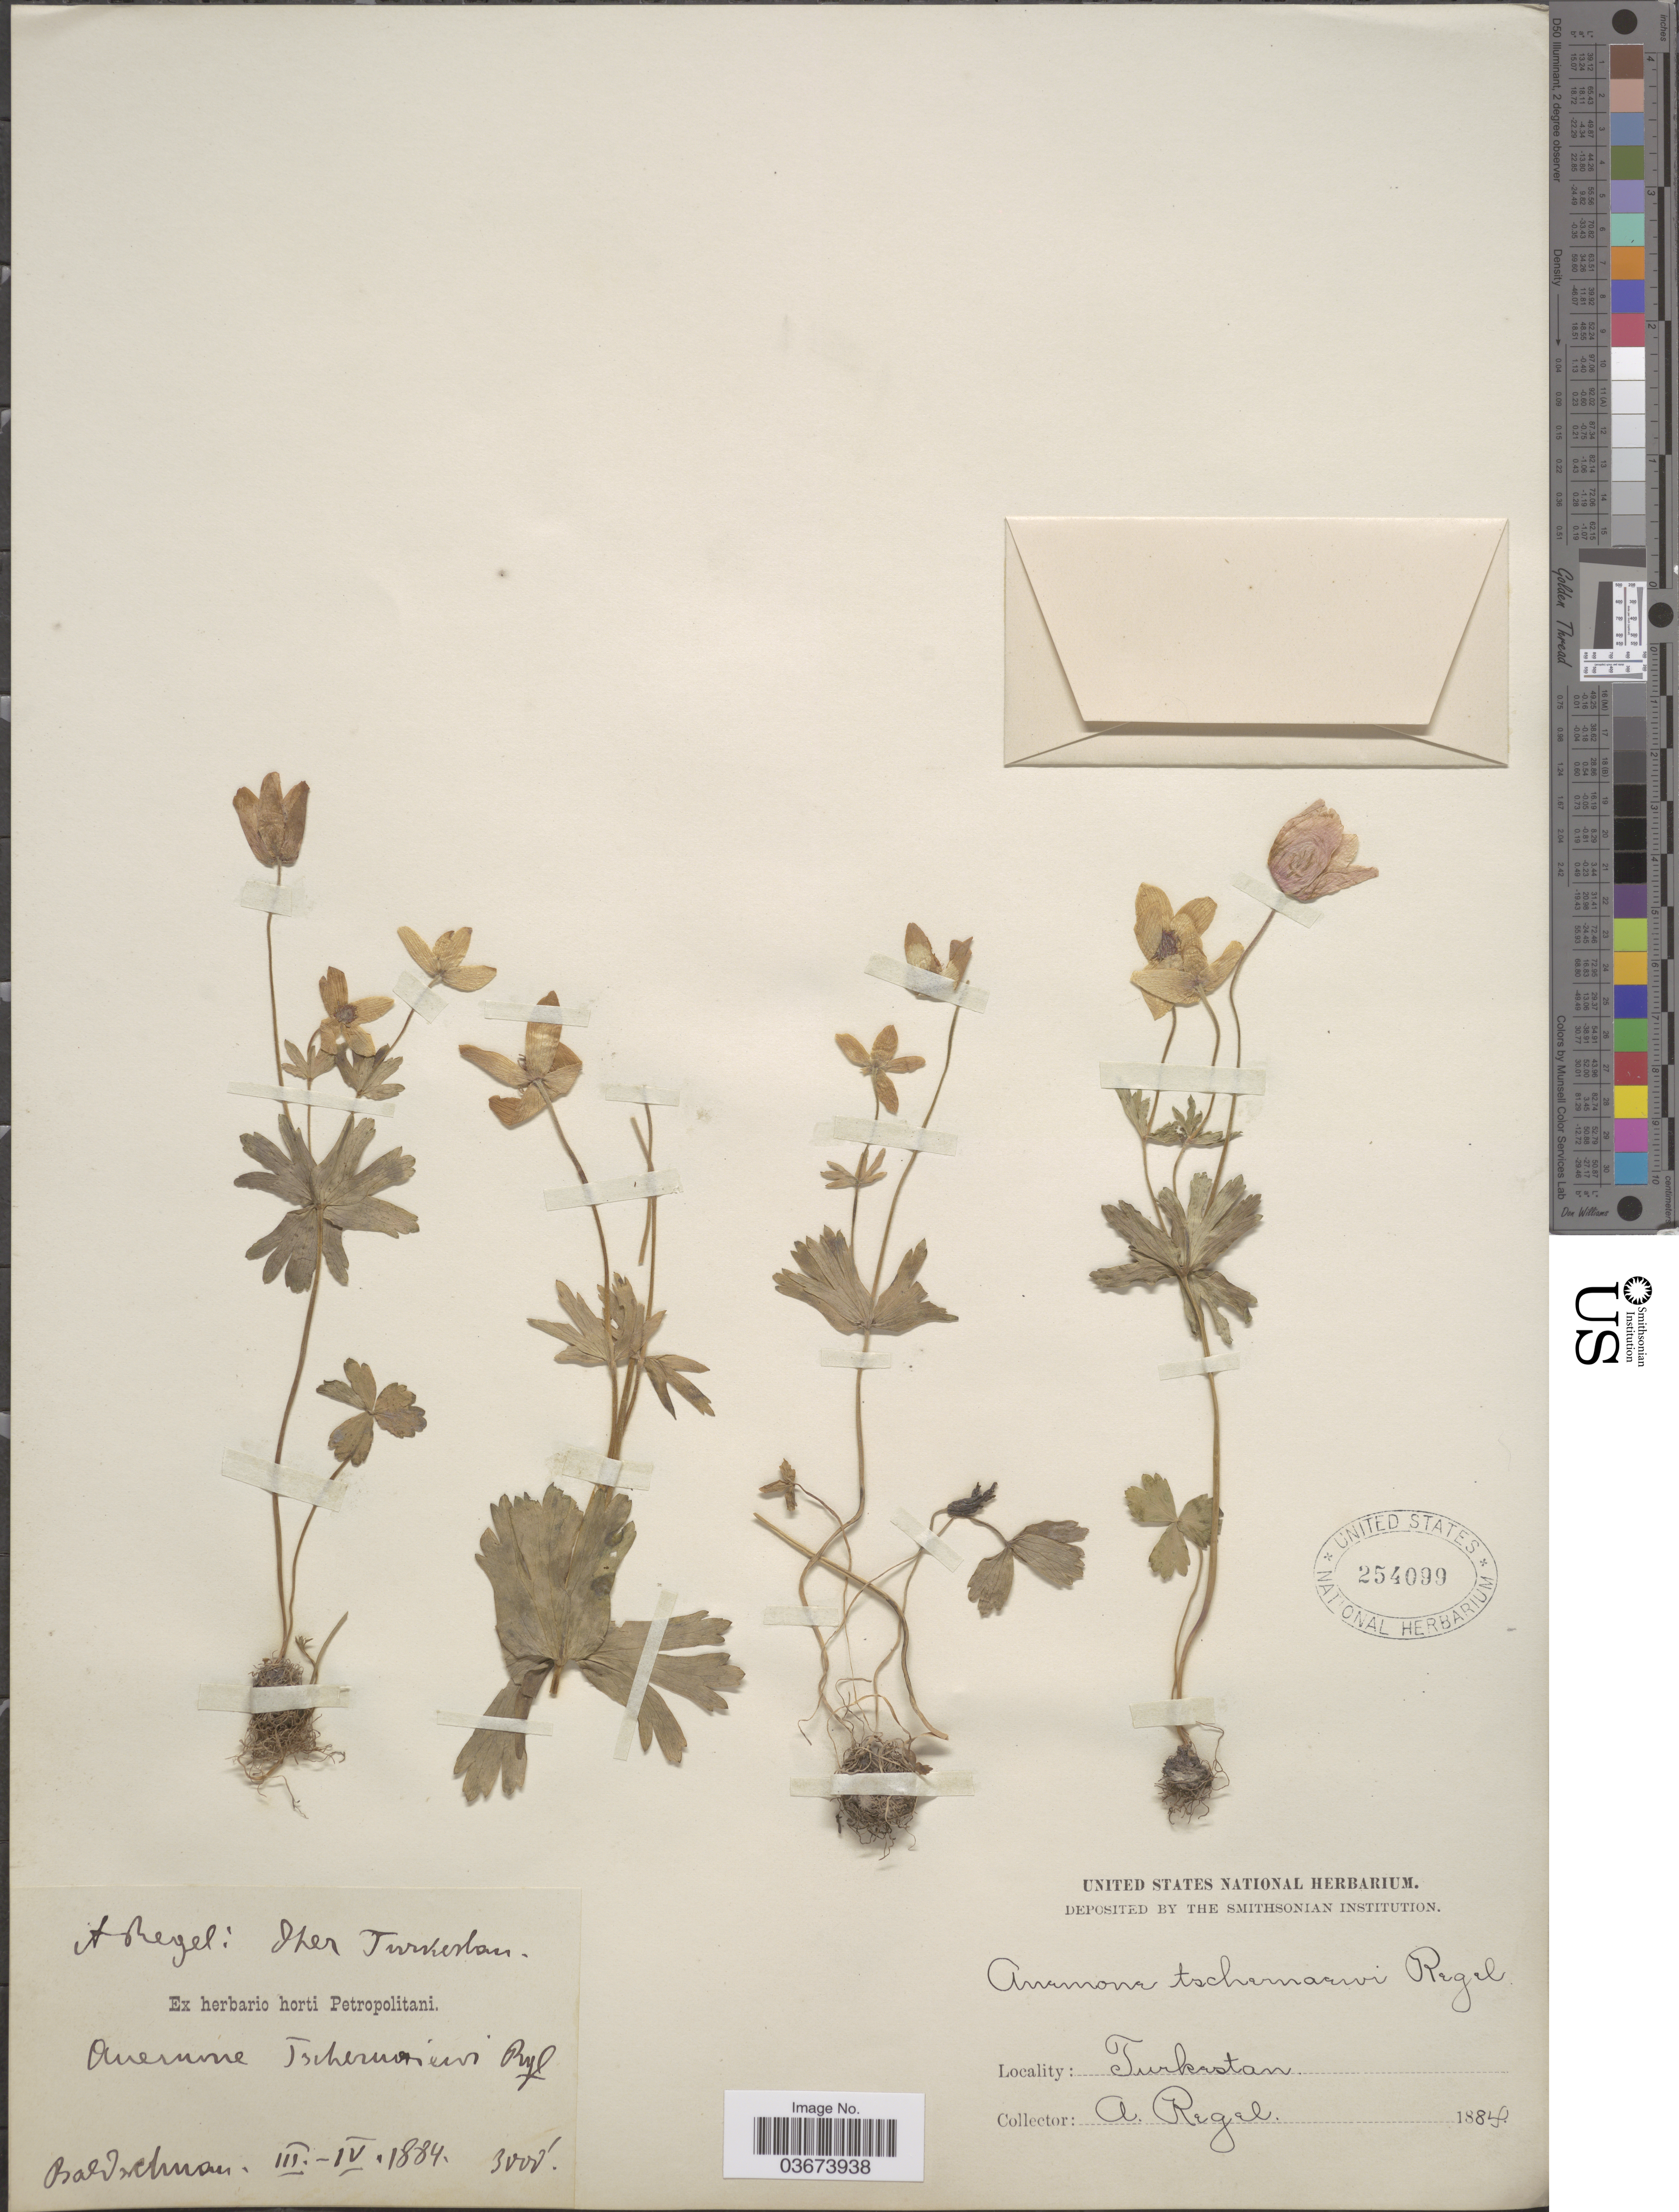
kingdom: Plantae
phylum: Tracheophyta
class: Magnoliopsida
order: Ranunculales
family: Ranunculaceae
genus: Anemone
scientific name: Anemone tschernaewi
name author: Regal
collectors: A. Regel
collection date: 1884-03/1884-04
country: Tajikistan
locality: Iter Turkestan. Baldschuan.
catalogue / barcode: US 254099